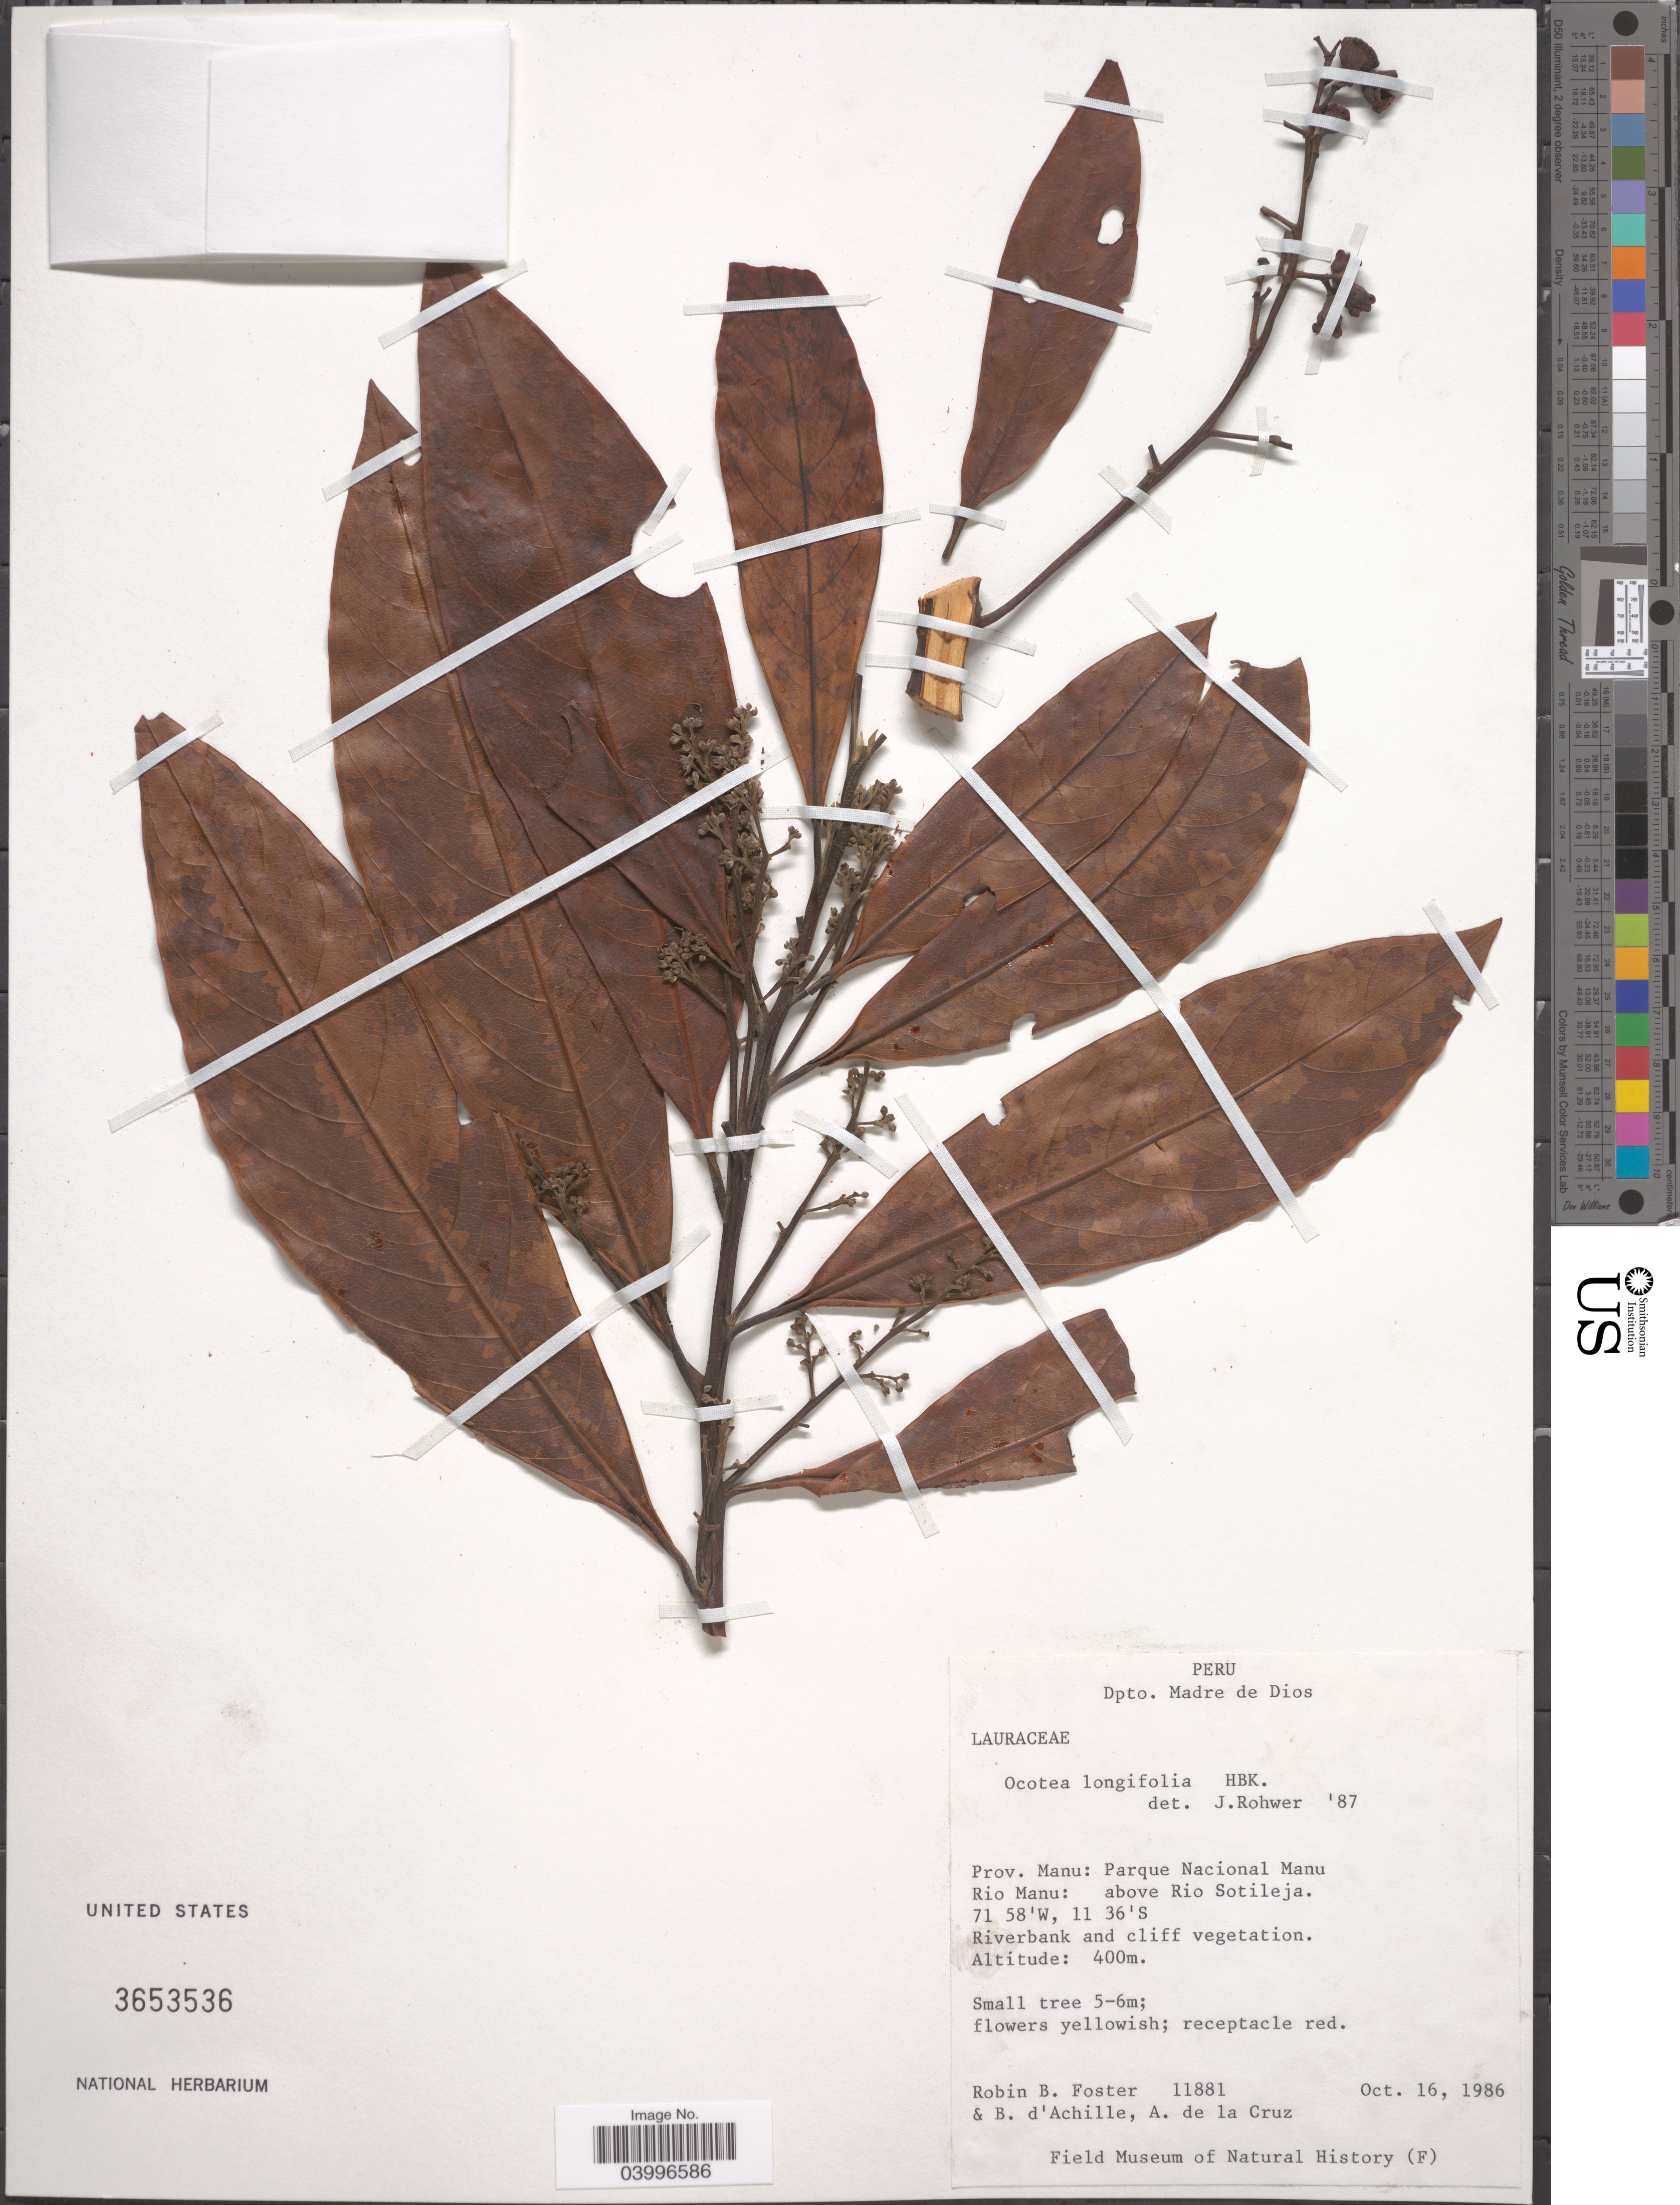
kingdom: Plantae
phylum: Tracheophyta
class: Magnoliopsida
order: Laurales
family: Lauraceae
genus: Ocotea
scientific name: Ocotea longifolia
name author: Kunth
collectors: R. B. Foster, B. d'Achille & A. De la Cruz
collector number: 11881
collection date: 1986-10-16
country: Peru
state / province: Madre de Dios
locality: Dpto. Madre de Dios. Prov. Manu: Parque Nacional Manu. Rio Manu: above Rio Sotileja.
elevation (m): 400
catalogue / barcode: US 3653536